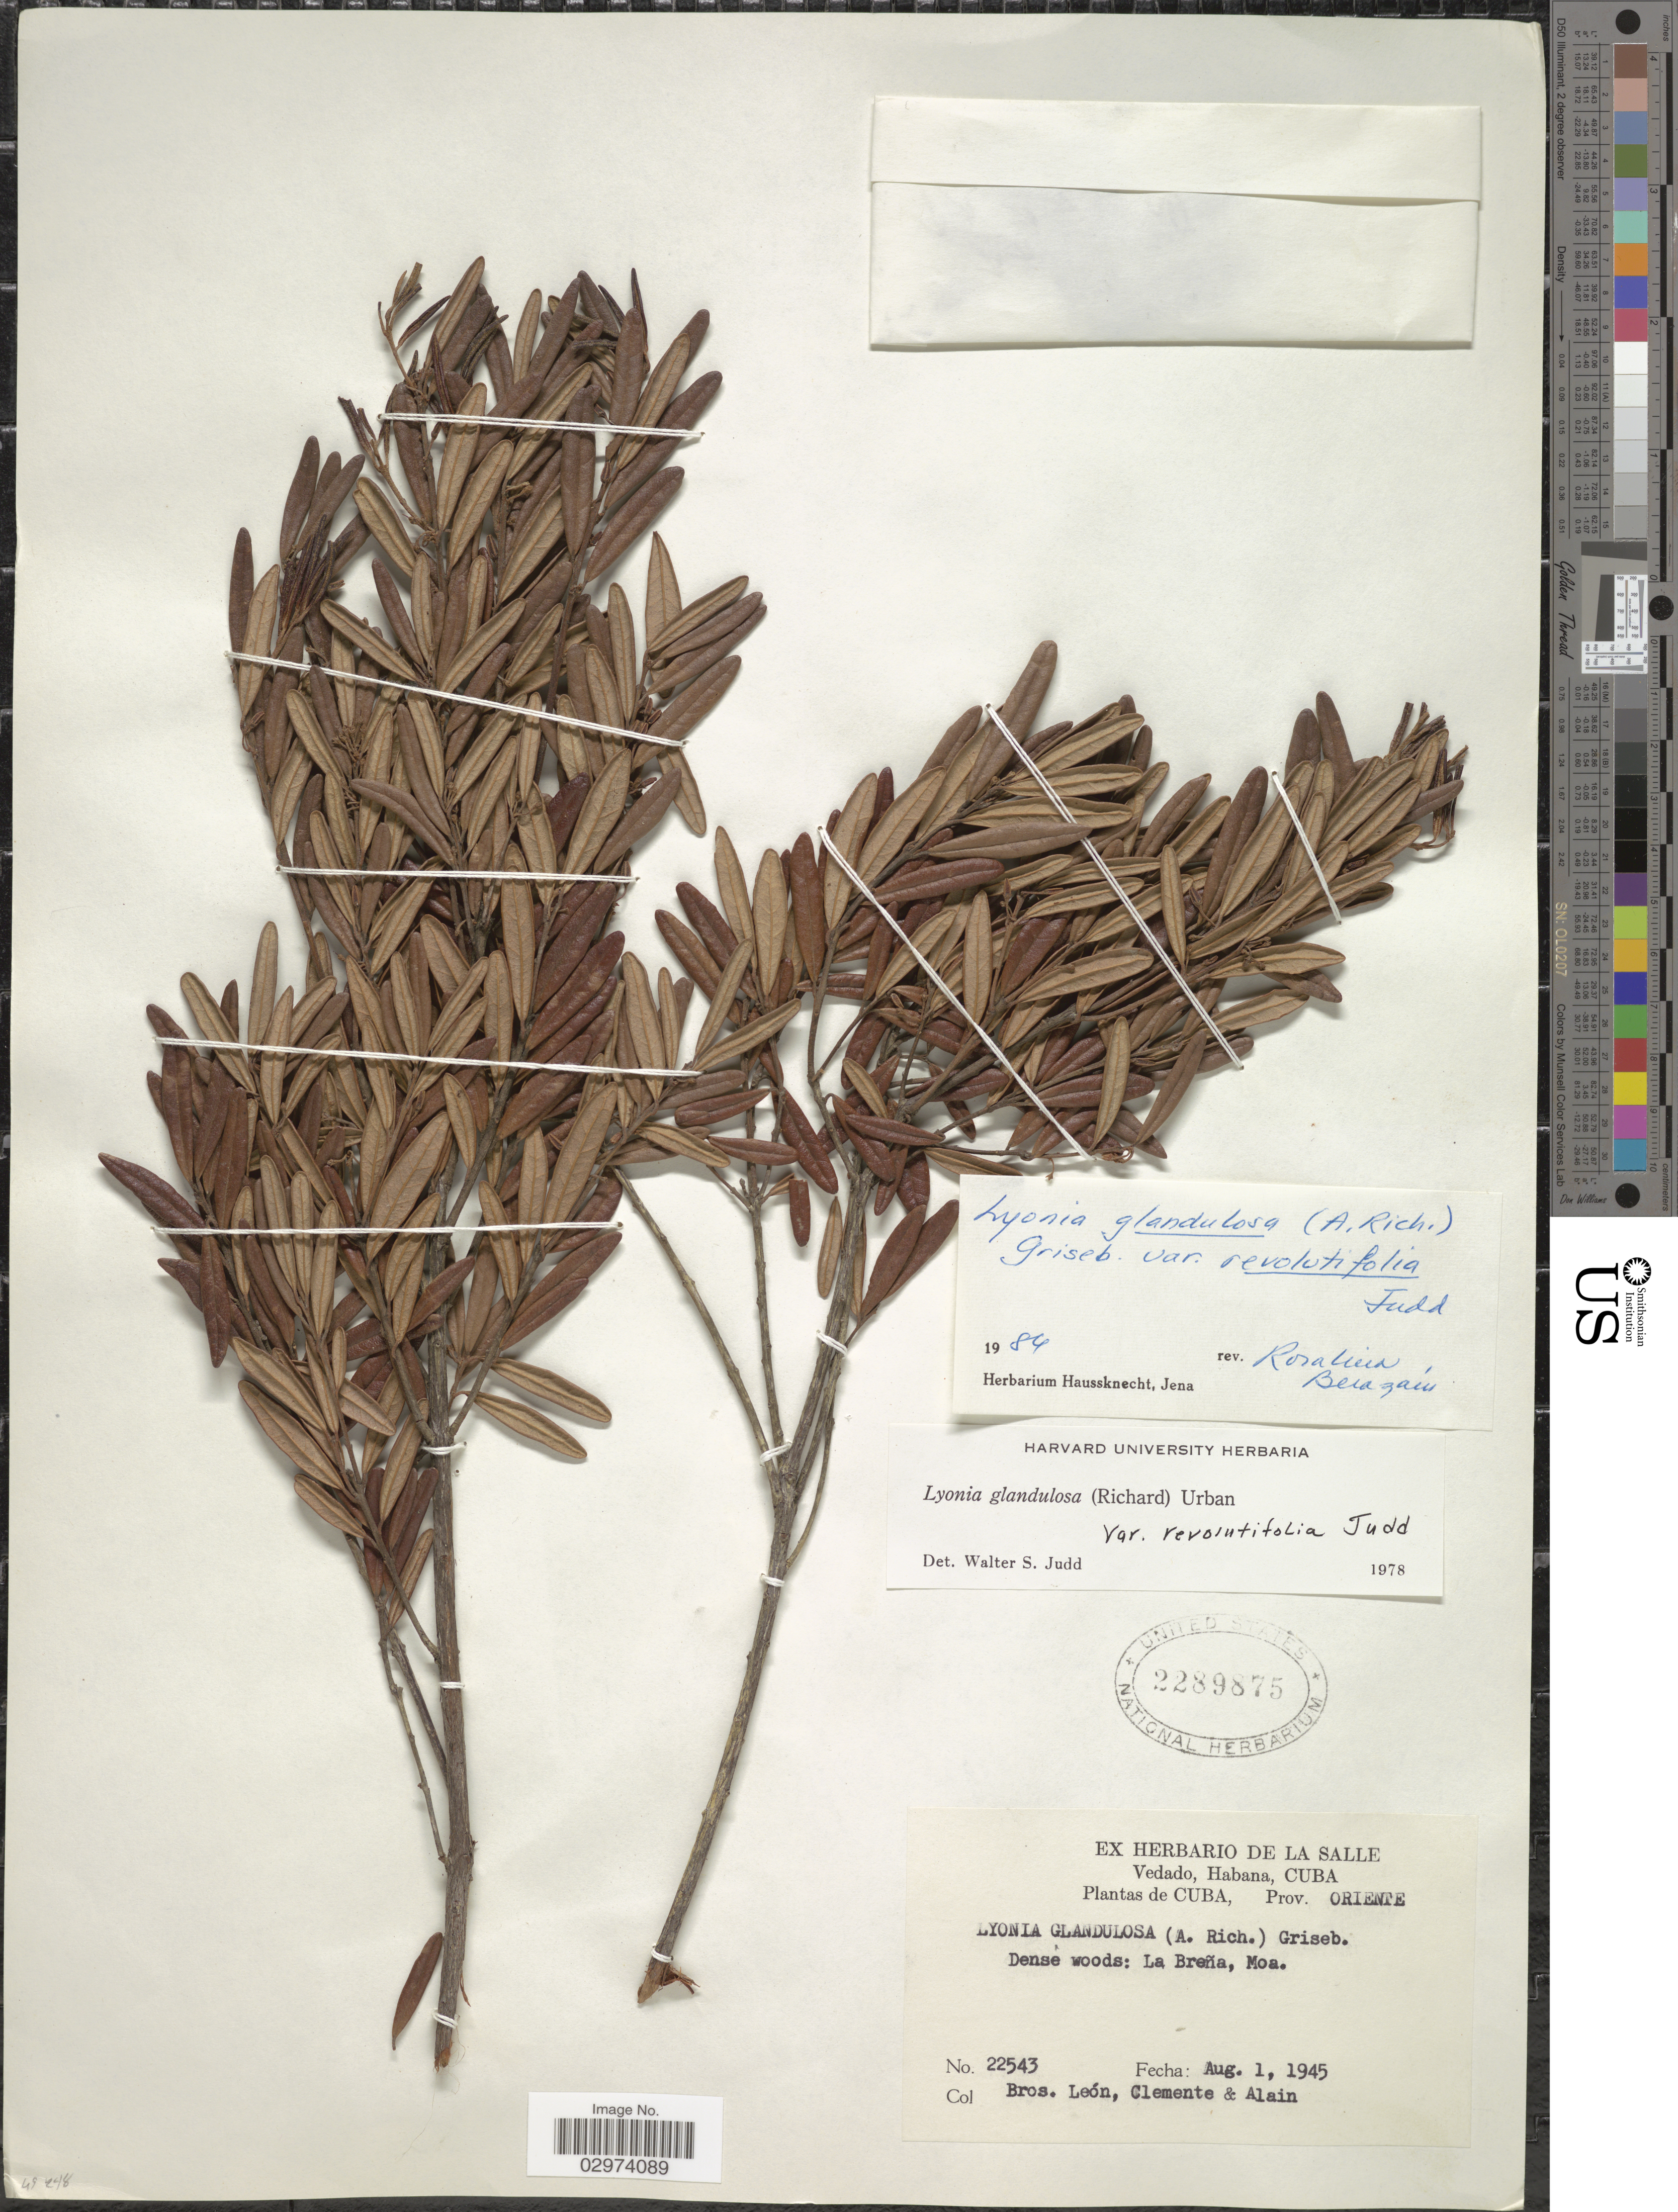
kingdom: Plantae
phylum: Tracheophyta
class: Magnoliopsida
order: Ericales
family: Ericaceae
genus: Lyonia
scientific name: Lyonia glandulosa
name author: (A. Rich.) Griseb.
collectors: Bro. León, Bro. Clemente & Alain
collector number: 22543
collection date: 1945-08-01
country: Cuba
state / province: Oriente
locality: Prov. Oriente. Dense woods: La Breña, Moa.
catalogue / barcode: US 2289875